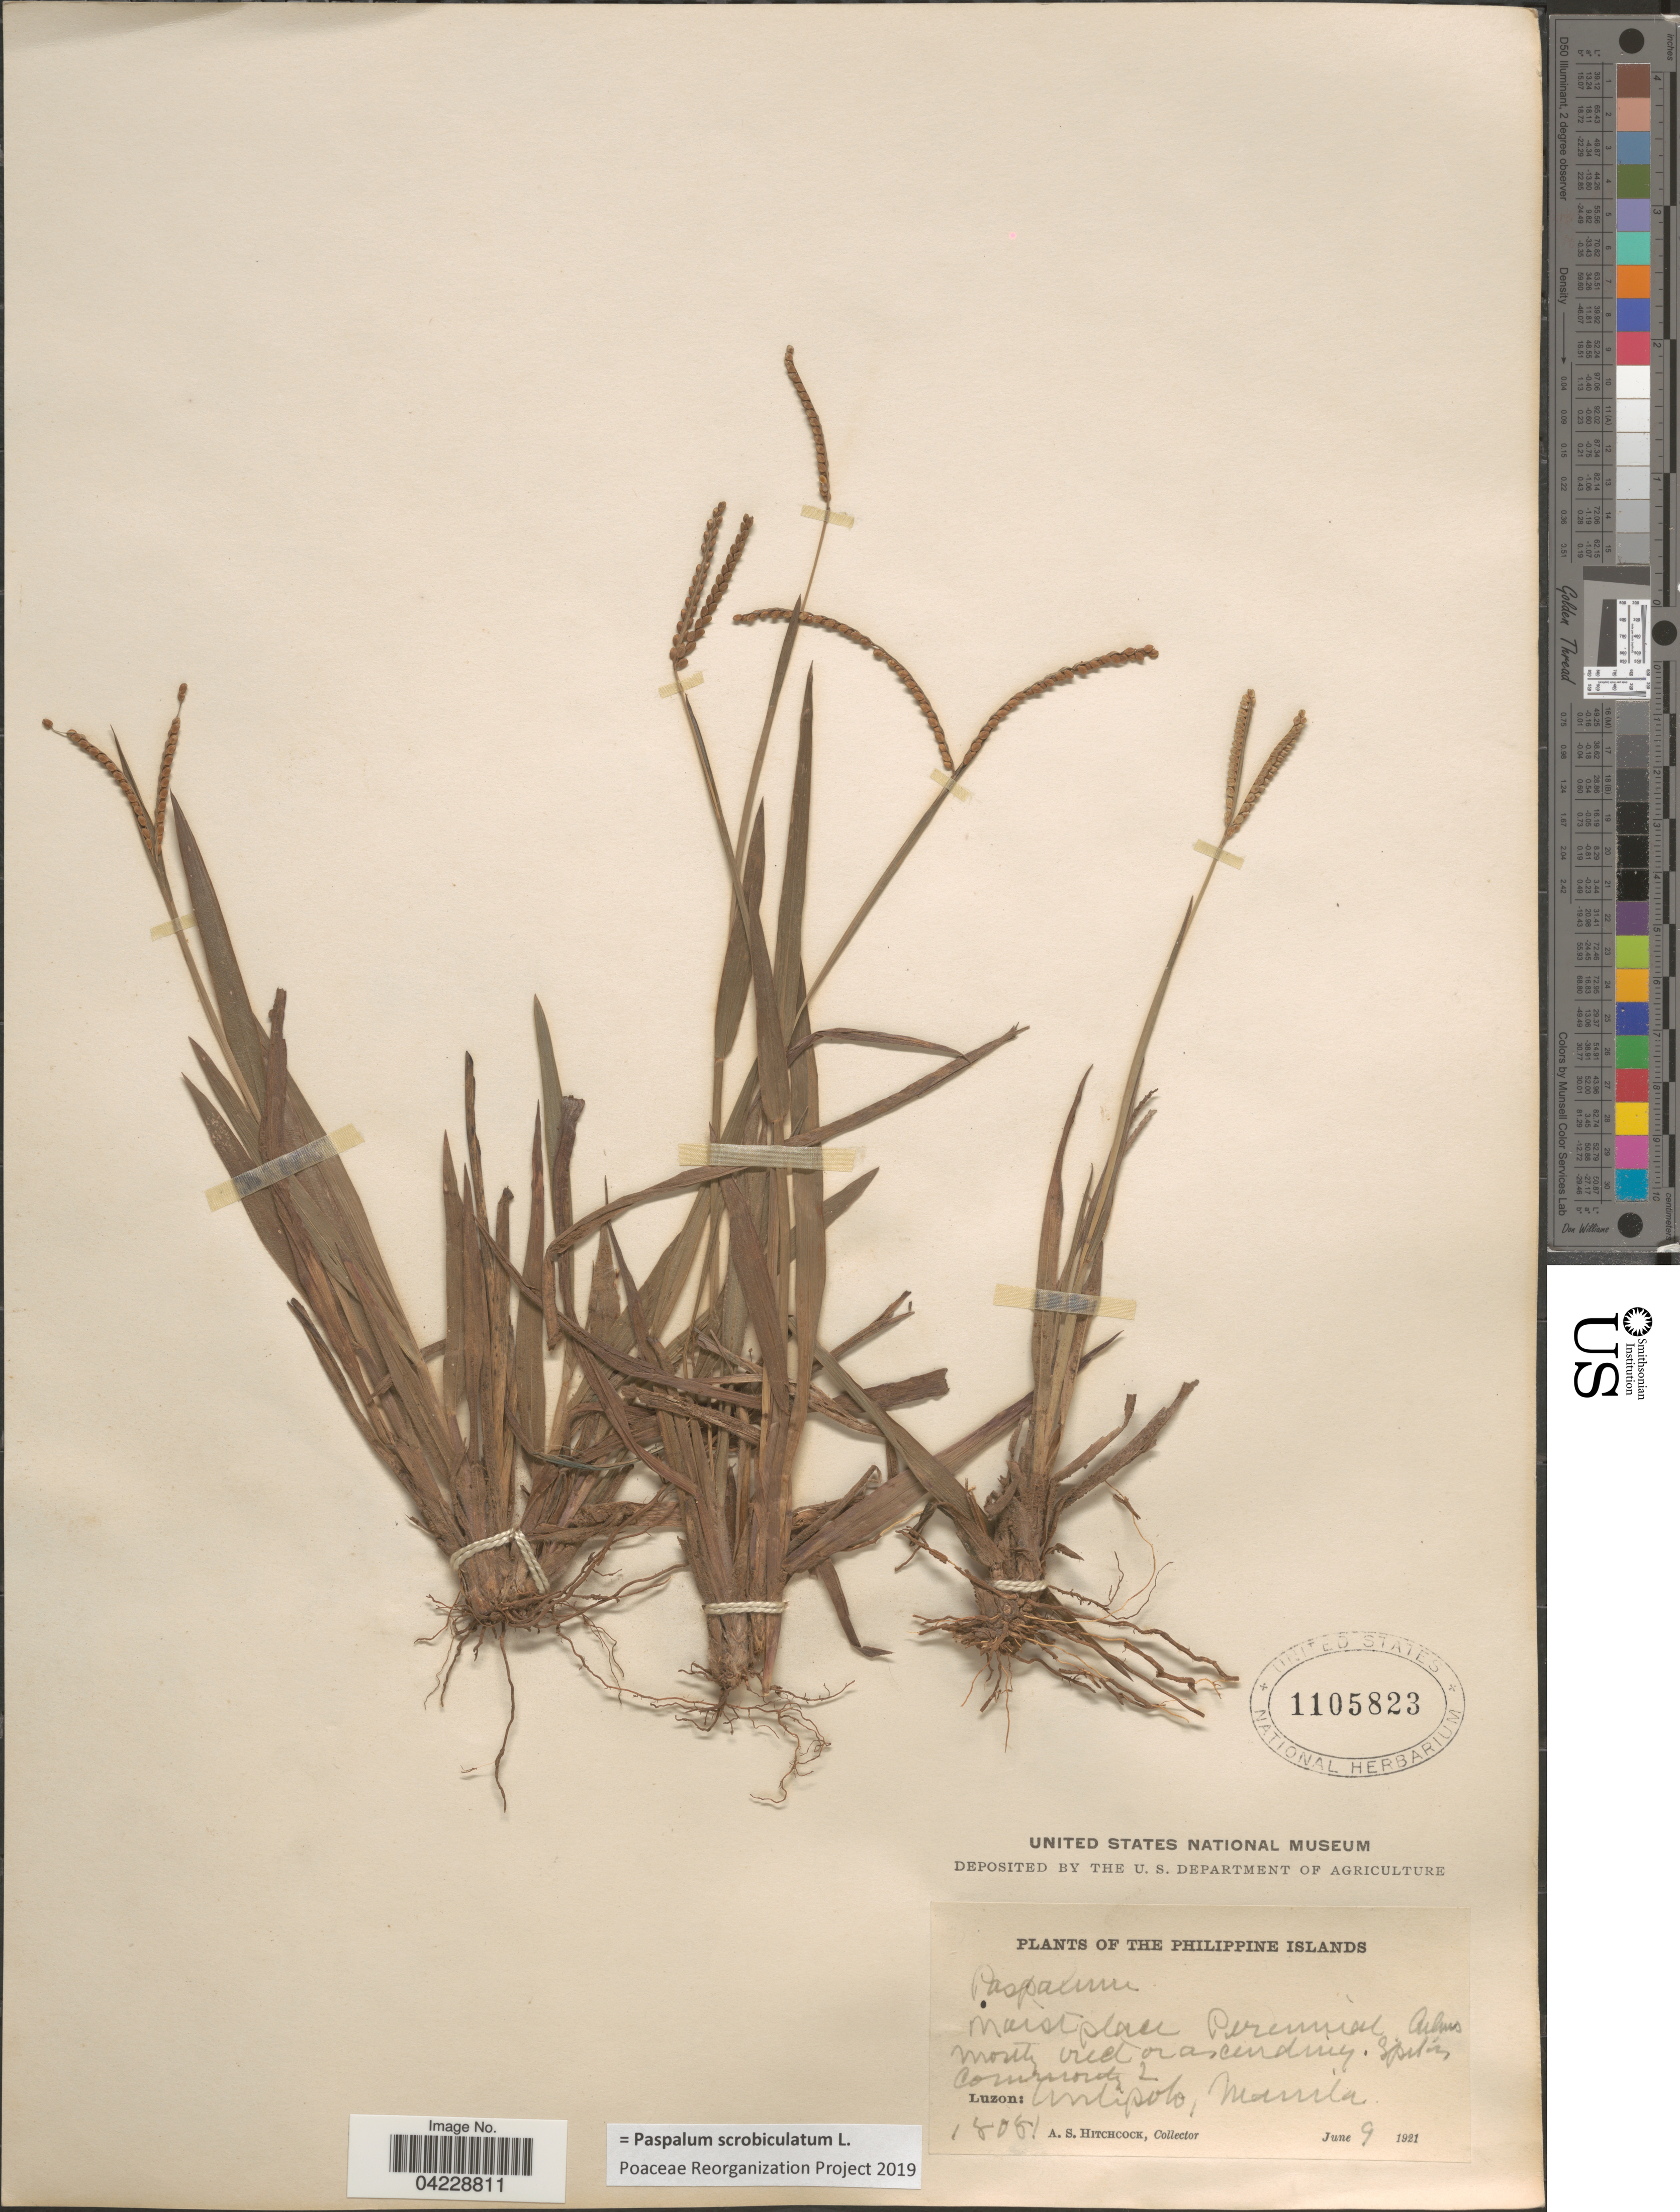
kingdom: Plantae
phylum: Tracheophyta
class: Liliopsida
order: Poales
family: Poaceae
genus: Paspalum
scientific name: Paspalum scrobiculatum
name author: L.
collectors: A. S. Hitchcock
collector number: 18081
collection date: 1921-06-09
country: Philippines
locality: Luzon: Antipolo, Manila.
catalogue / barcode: US 1105823